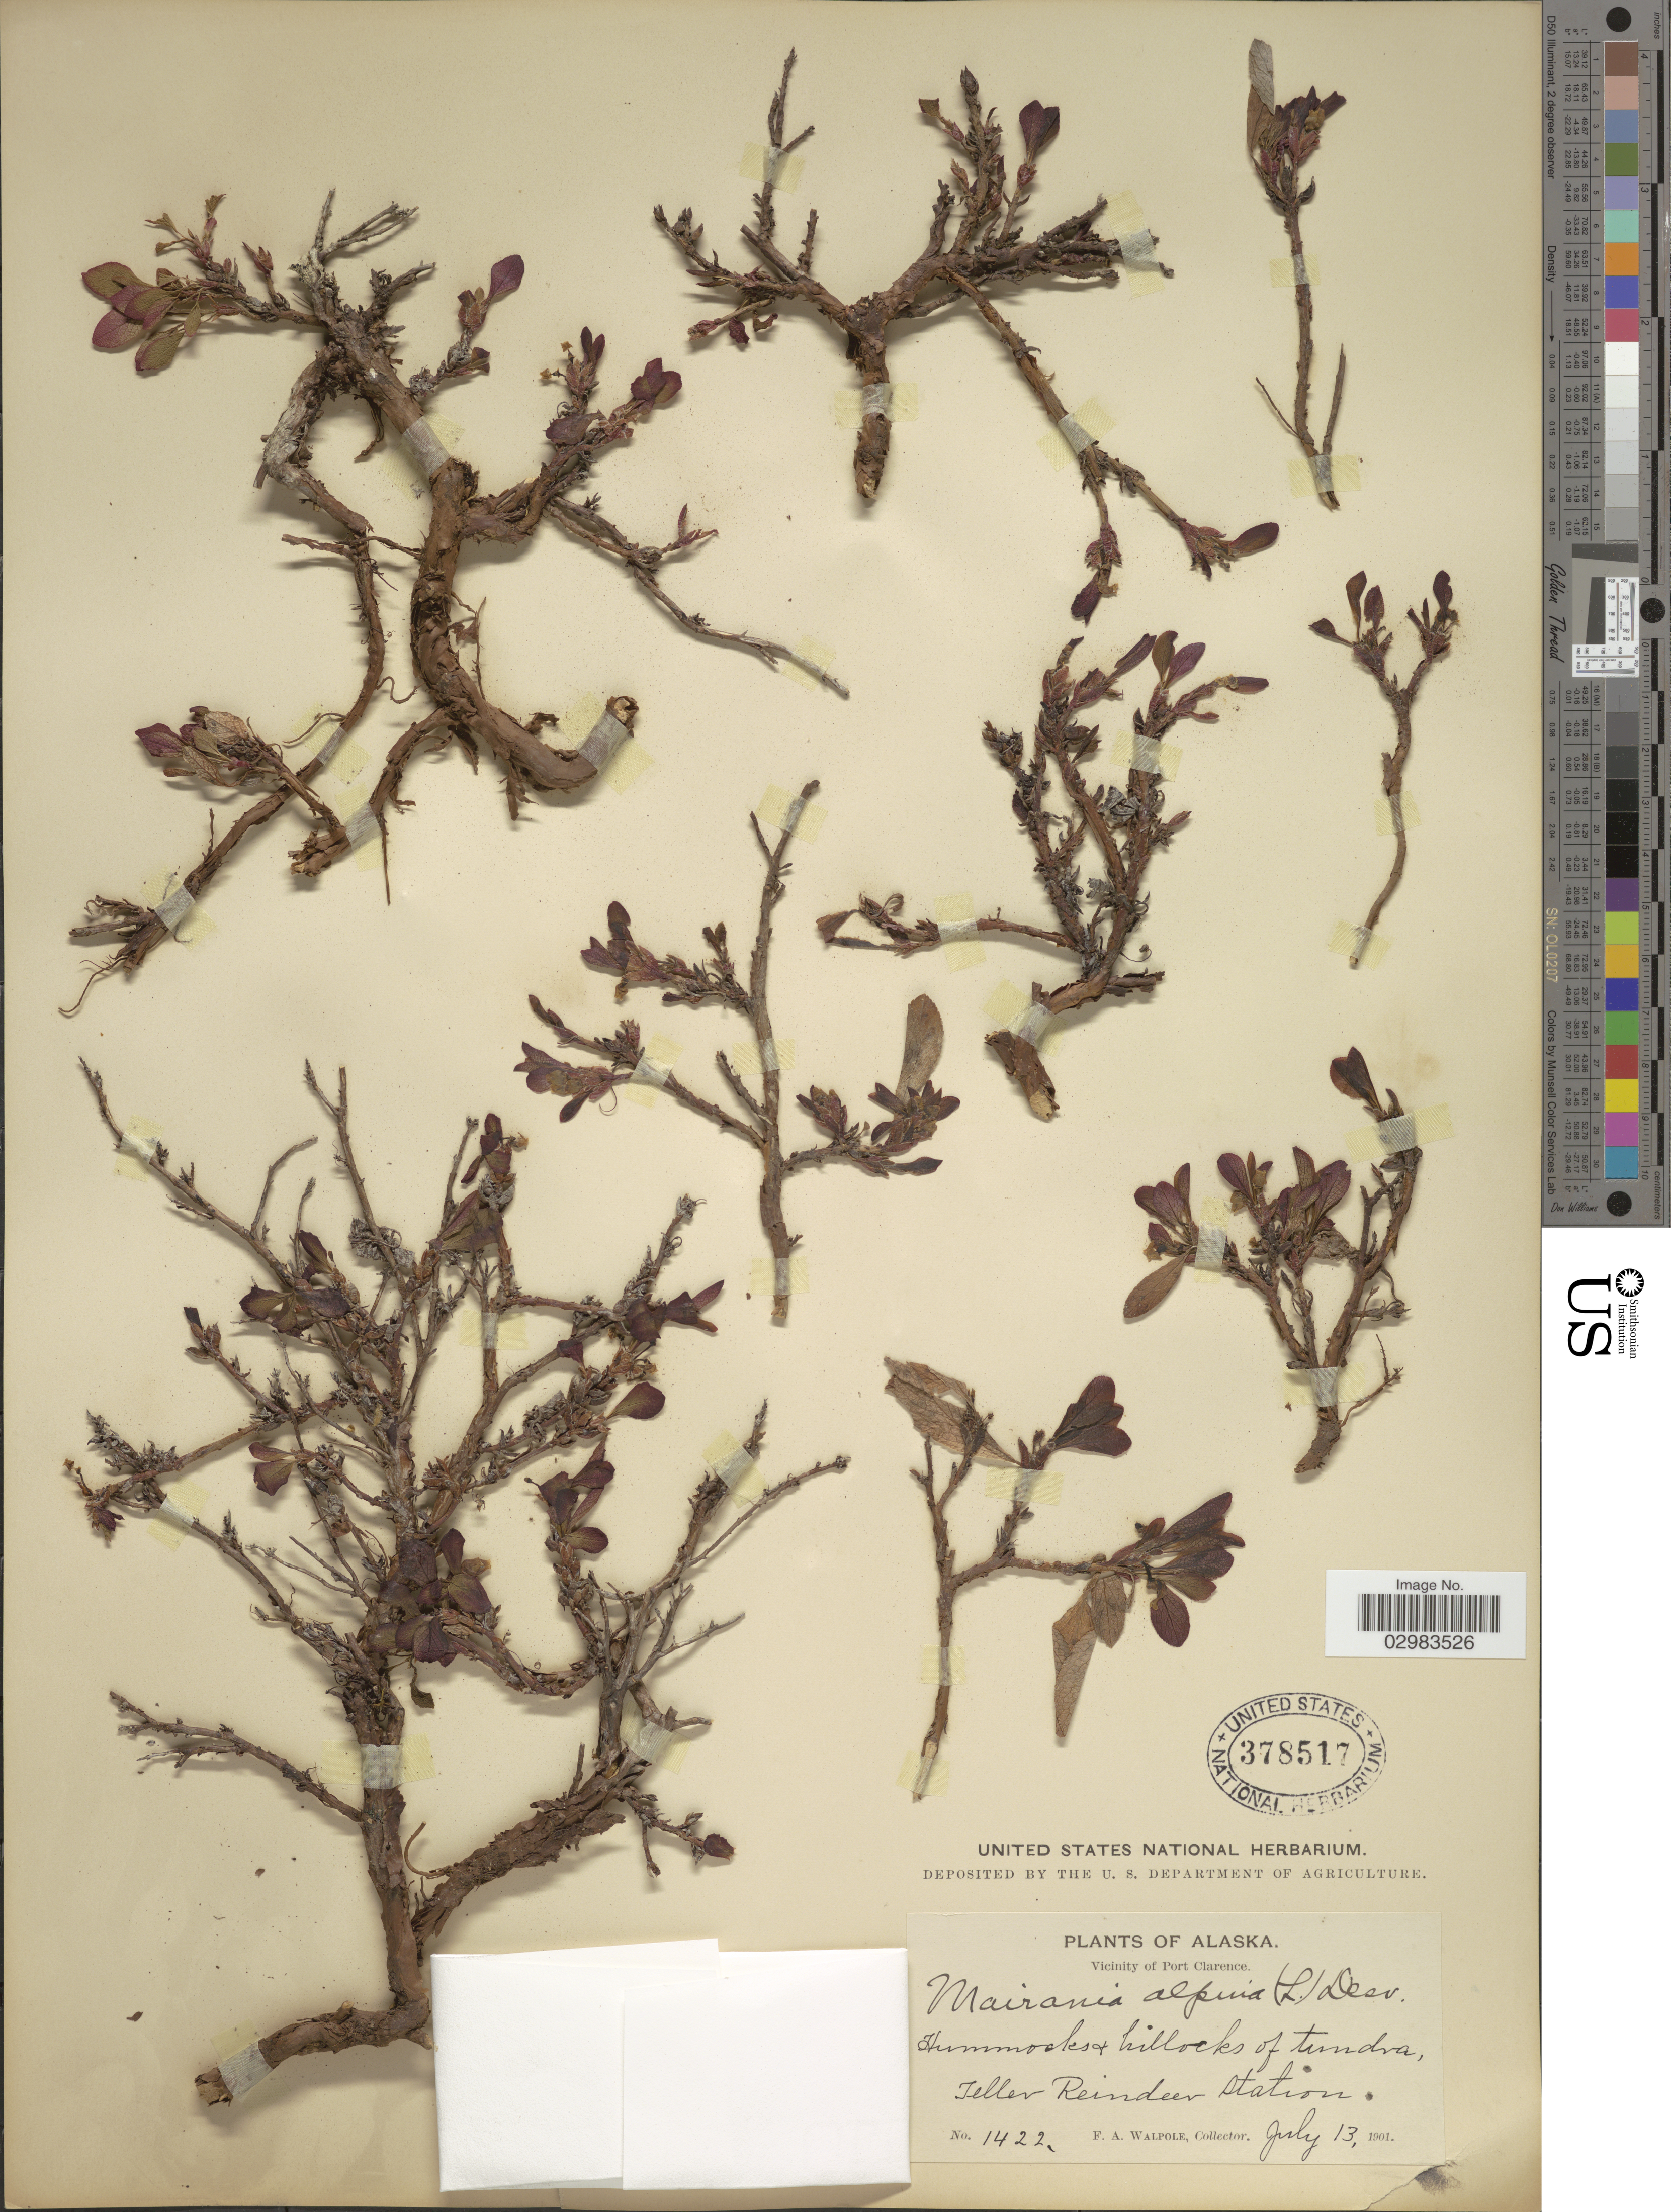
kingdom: Plantae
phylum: Tracheophyta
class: Magnoliopsida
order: Ericales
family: Ericaceae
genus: Arctostaphylos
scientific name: Arctostaphylos alpina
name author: (L.) Spreng.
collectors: F. Walpole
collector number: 1422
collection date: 1901-07-13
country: United States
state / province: Alaska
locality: Vicinity of Port Clarence, Hummocks & hillocks of tundra, Teller Reindeer Station.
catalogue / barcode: US 378517